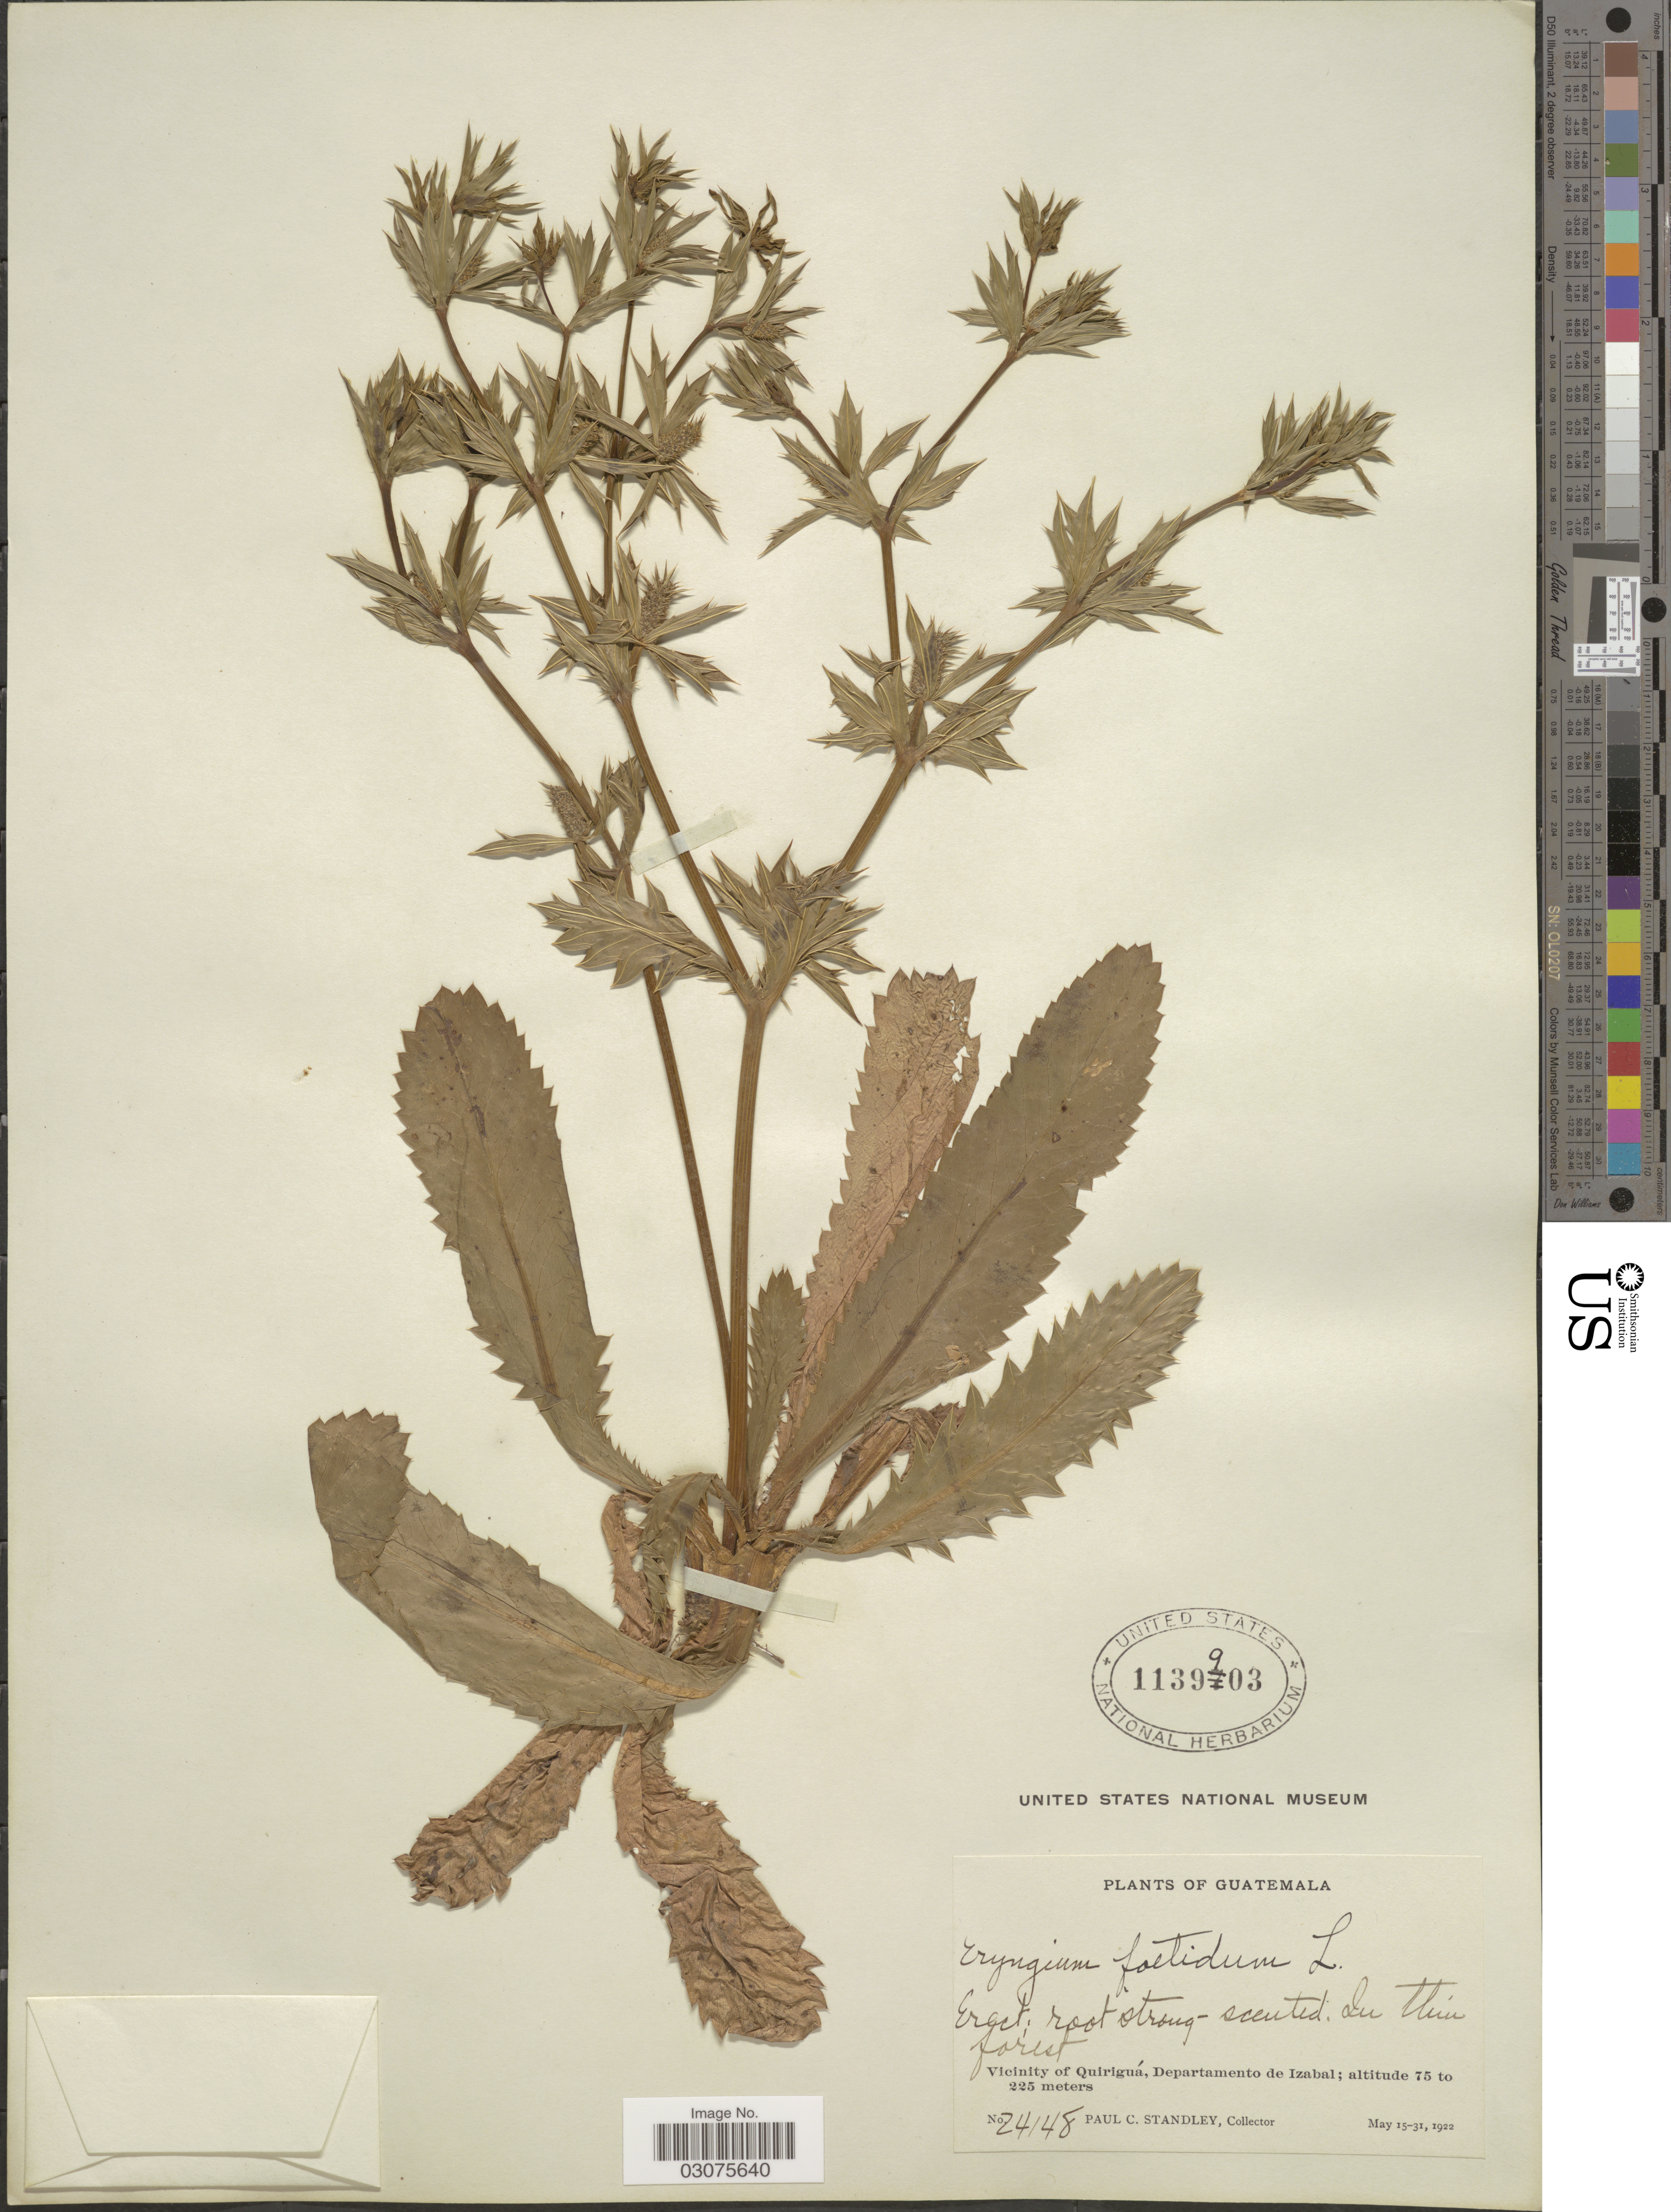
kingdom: Plantae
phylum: Tracheophyta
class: Magnoliopsida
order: Apiales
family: Apiaceae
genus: Eryngium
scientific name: Eryngium foetidum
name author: L.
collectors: P. C. Standley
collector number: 24148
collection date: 1922-05-15/1922-05-31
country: Guatemala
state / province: Izabal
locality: Vicinity of Quiriguá, Departamento de Izabal.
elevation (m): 75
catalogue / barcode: US 1139903